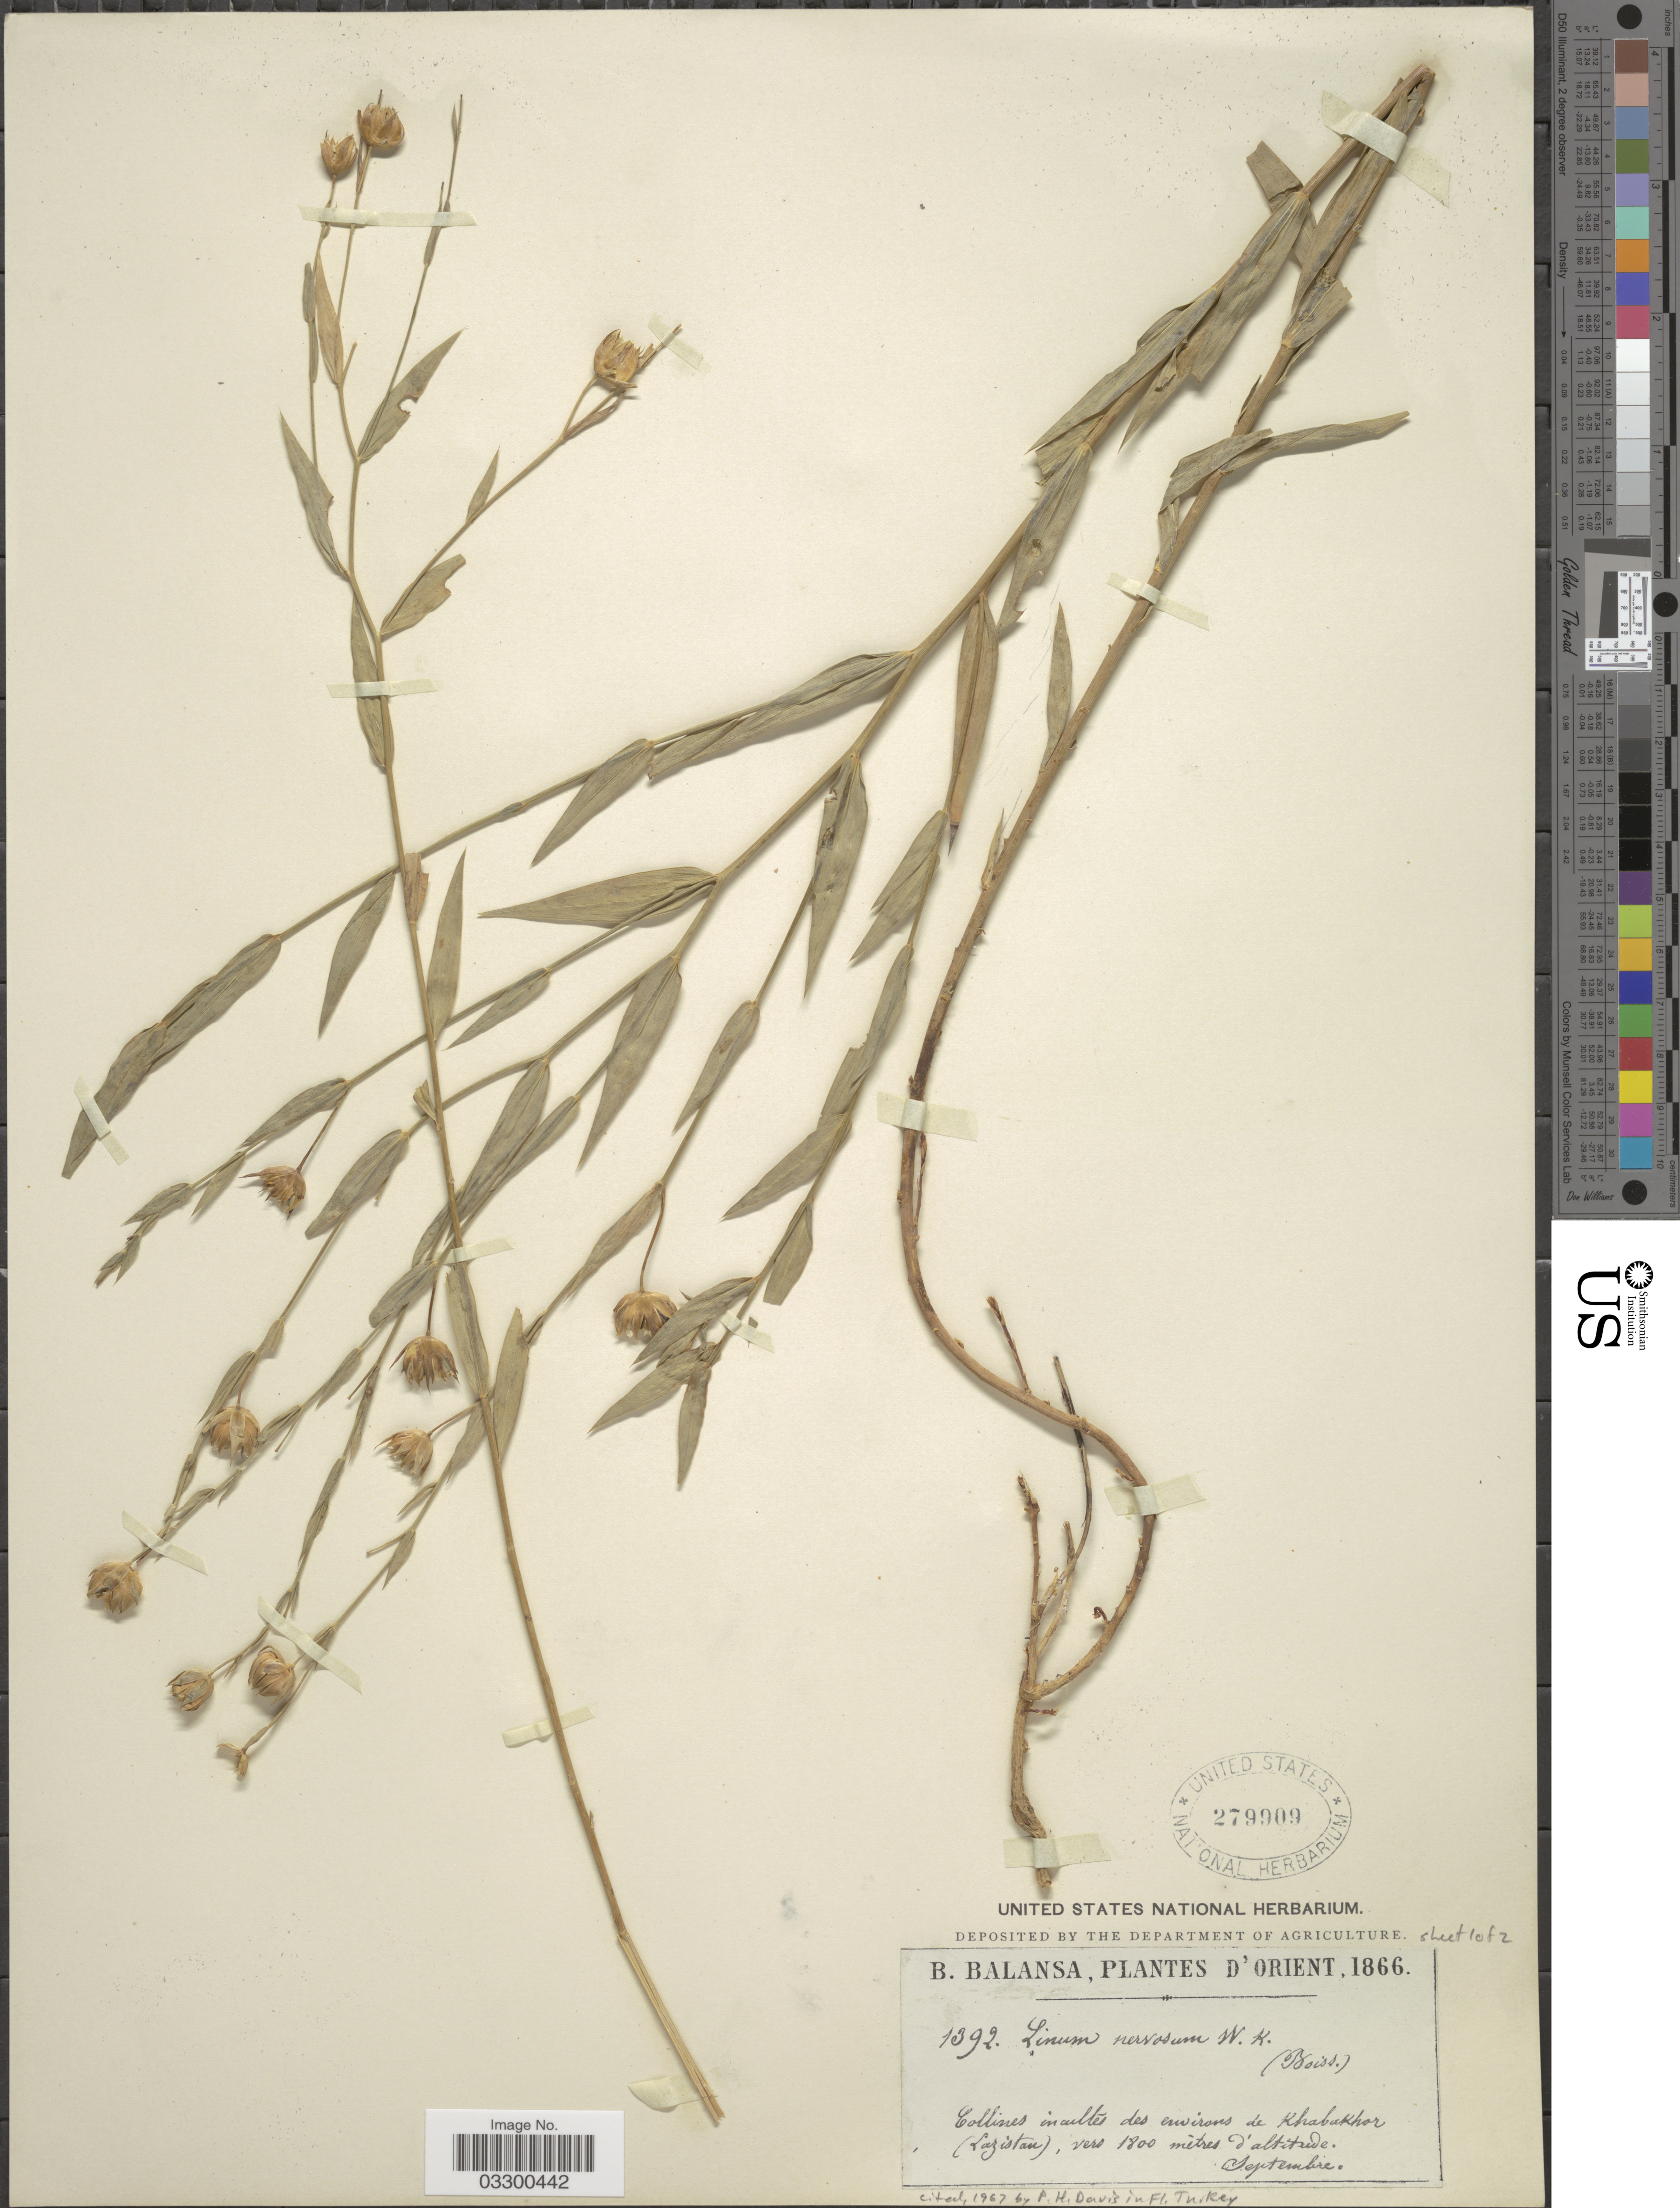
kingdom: Plantae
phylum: Tracheophyta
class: Magnoliopsida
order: Malpighiales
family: Linaceae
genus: Linum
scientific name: Linum nervosum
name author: Waldst. & Kit.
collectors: B. Balansa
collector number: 1392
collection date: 1866-09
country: Turkey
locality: D'Orient. Collines incultes des environs de Khabakhor (Lazistan).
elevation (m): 1800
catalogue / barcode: US 279909